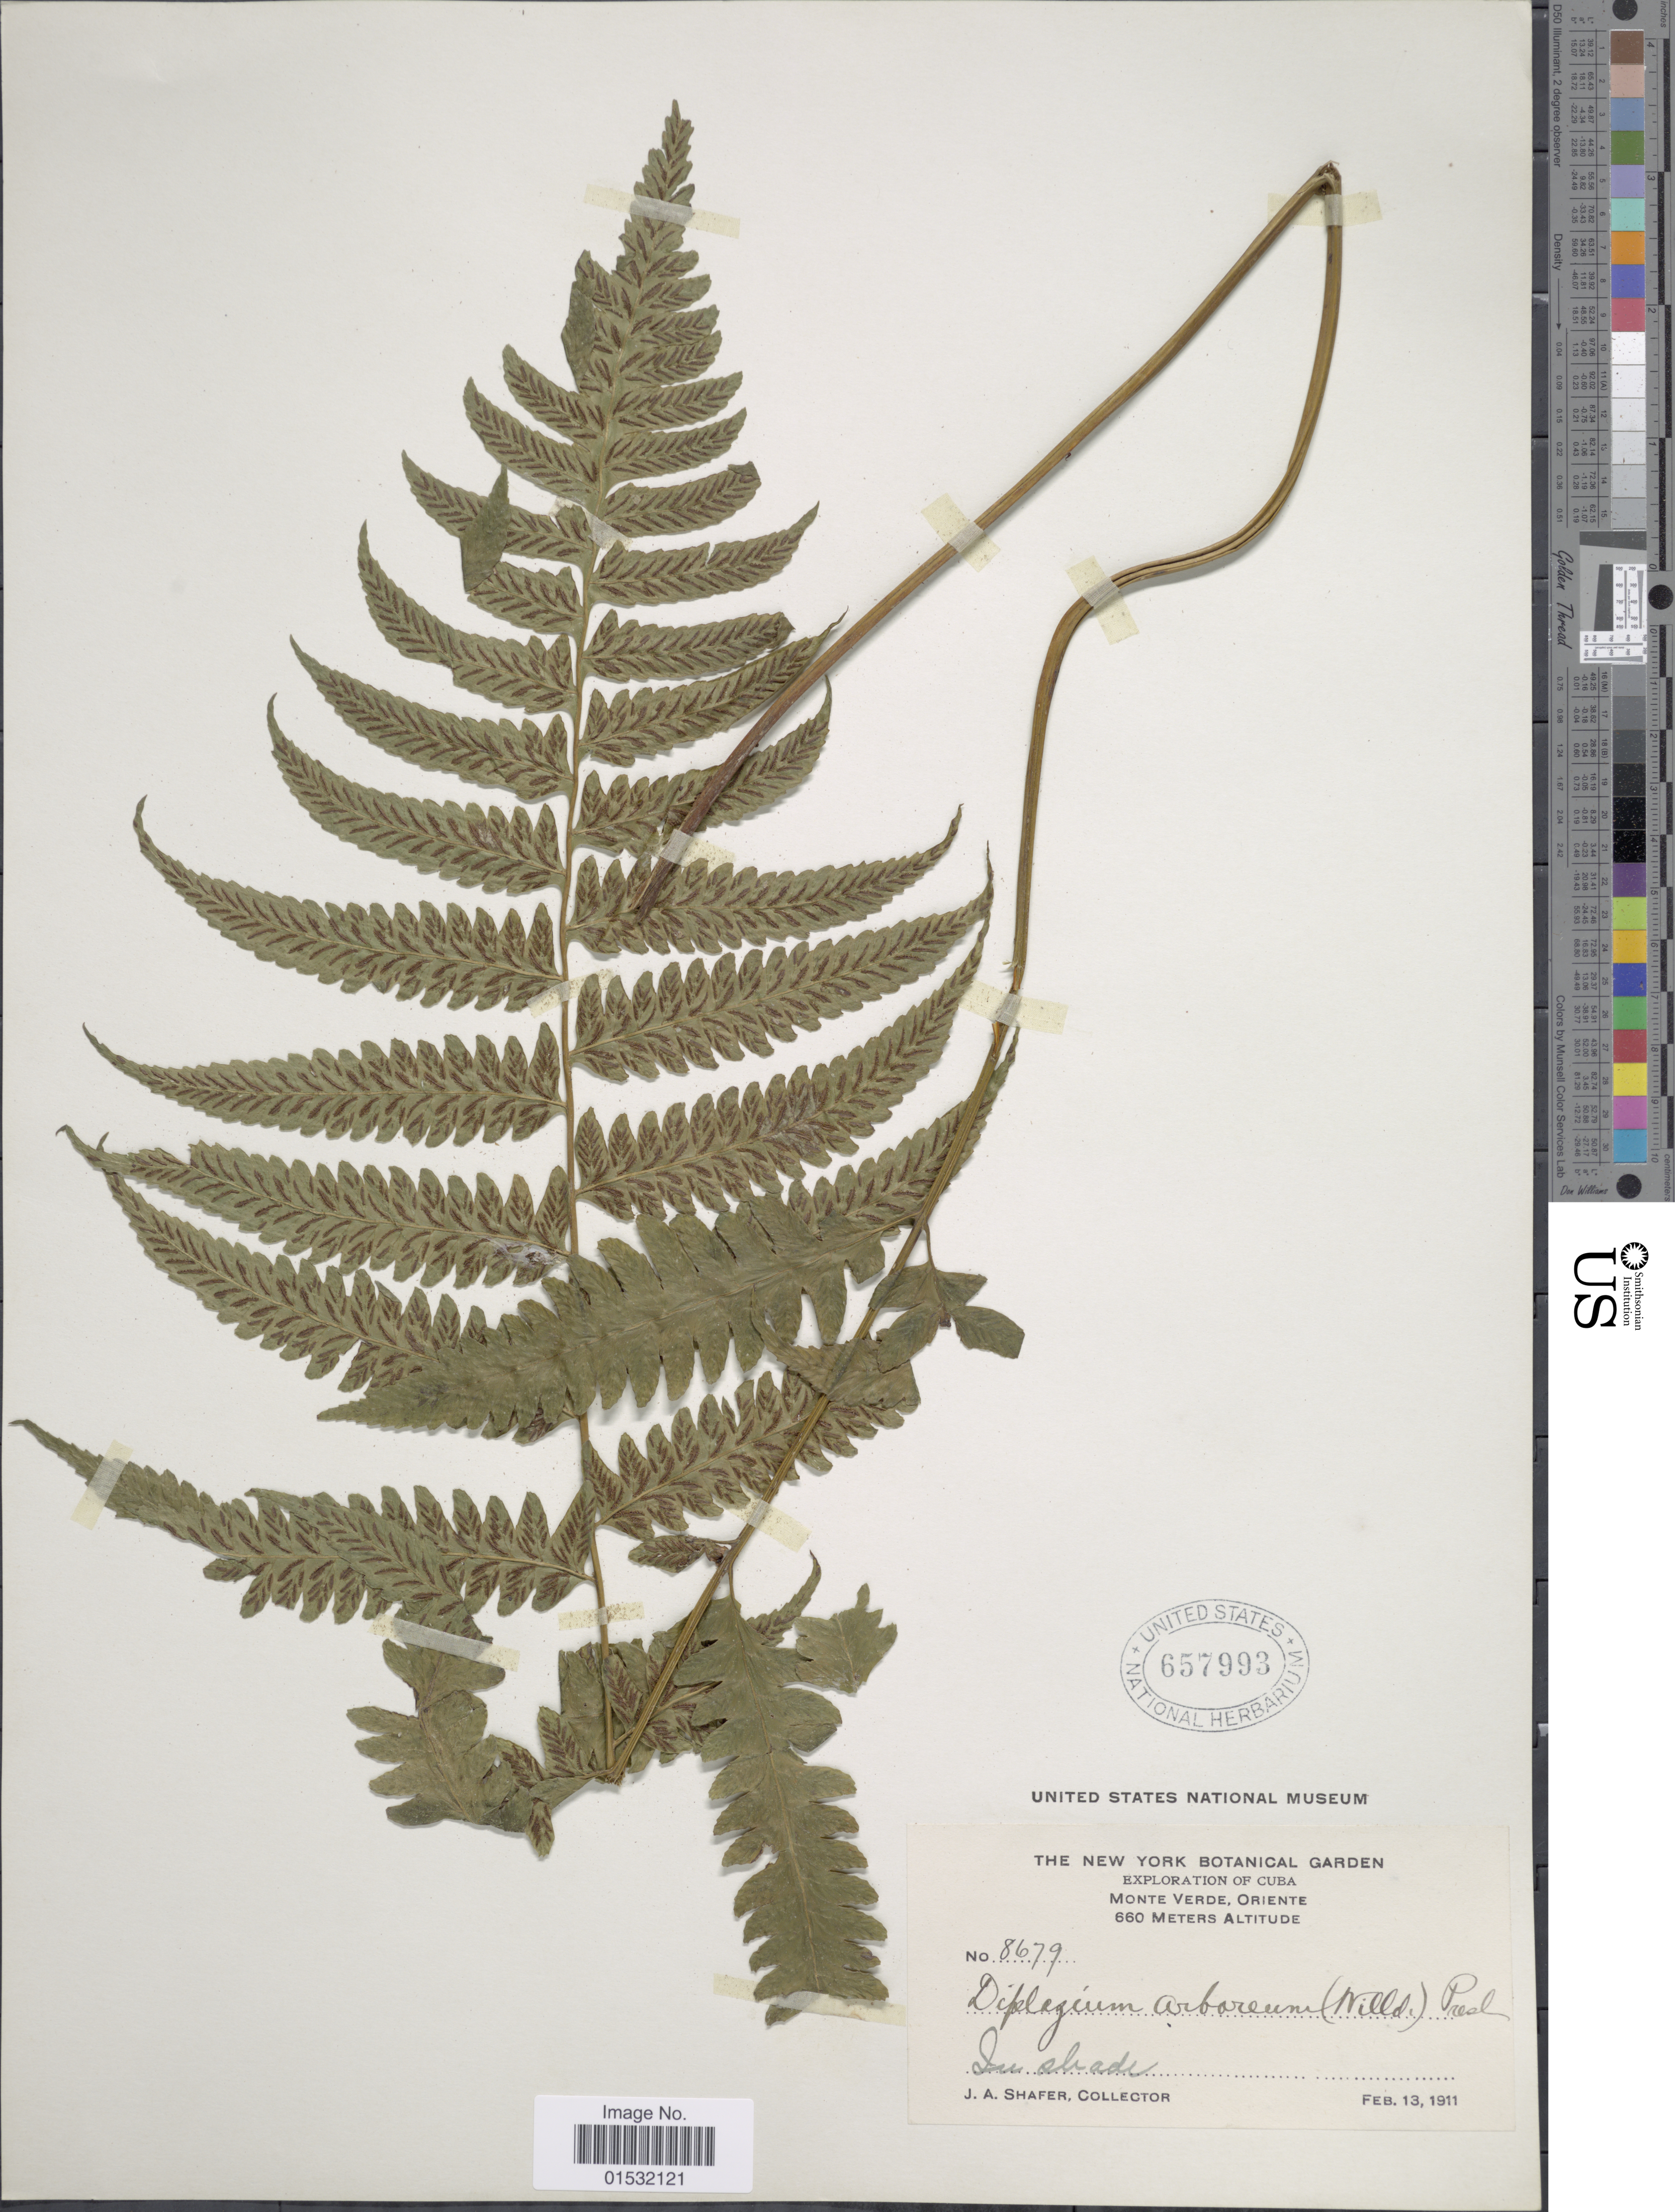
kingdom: Plantae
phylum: Tracheophyta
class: Polypodiopsida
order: Polypodiales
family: Athyriaceae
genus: Diplazium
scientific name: Diplazium cristatum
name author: (Desr.) Alston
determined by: Sánchez, C.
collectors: J. A. Shafer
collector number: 8679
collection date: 1911-02-13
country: Cuba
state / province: Oriente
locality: Monte Verde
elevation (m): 660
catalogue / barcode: US 657993